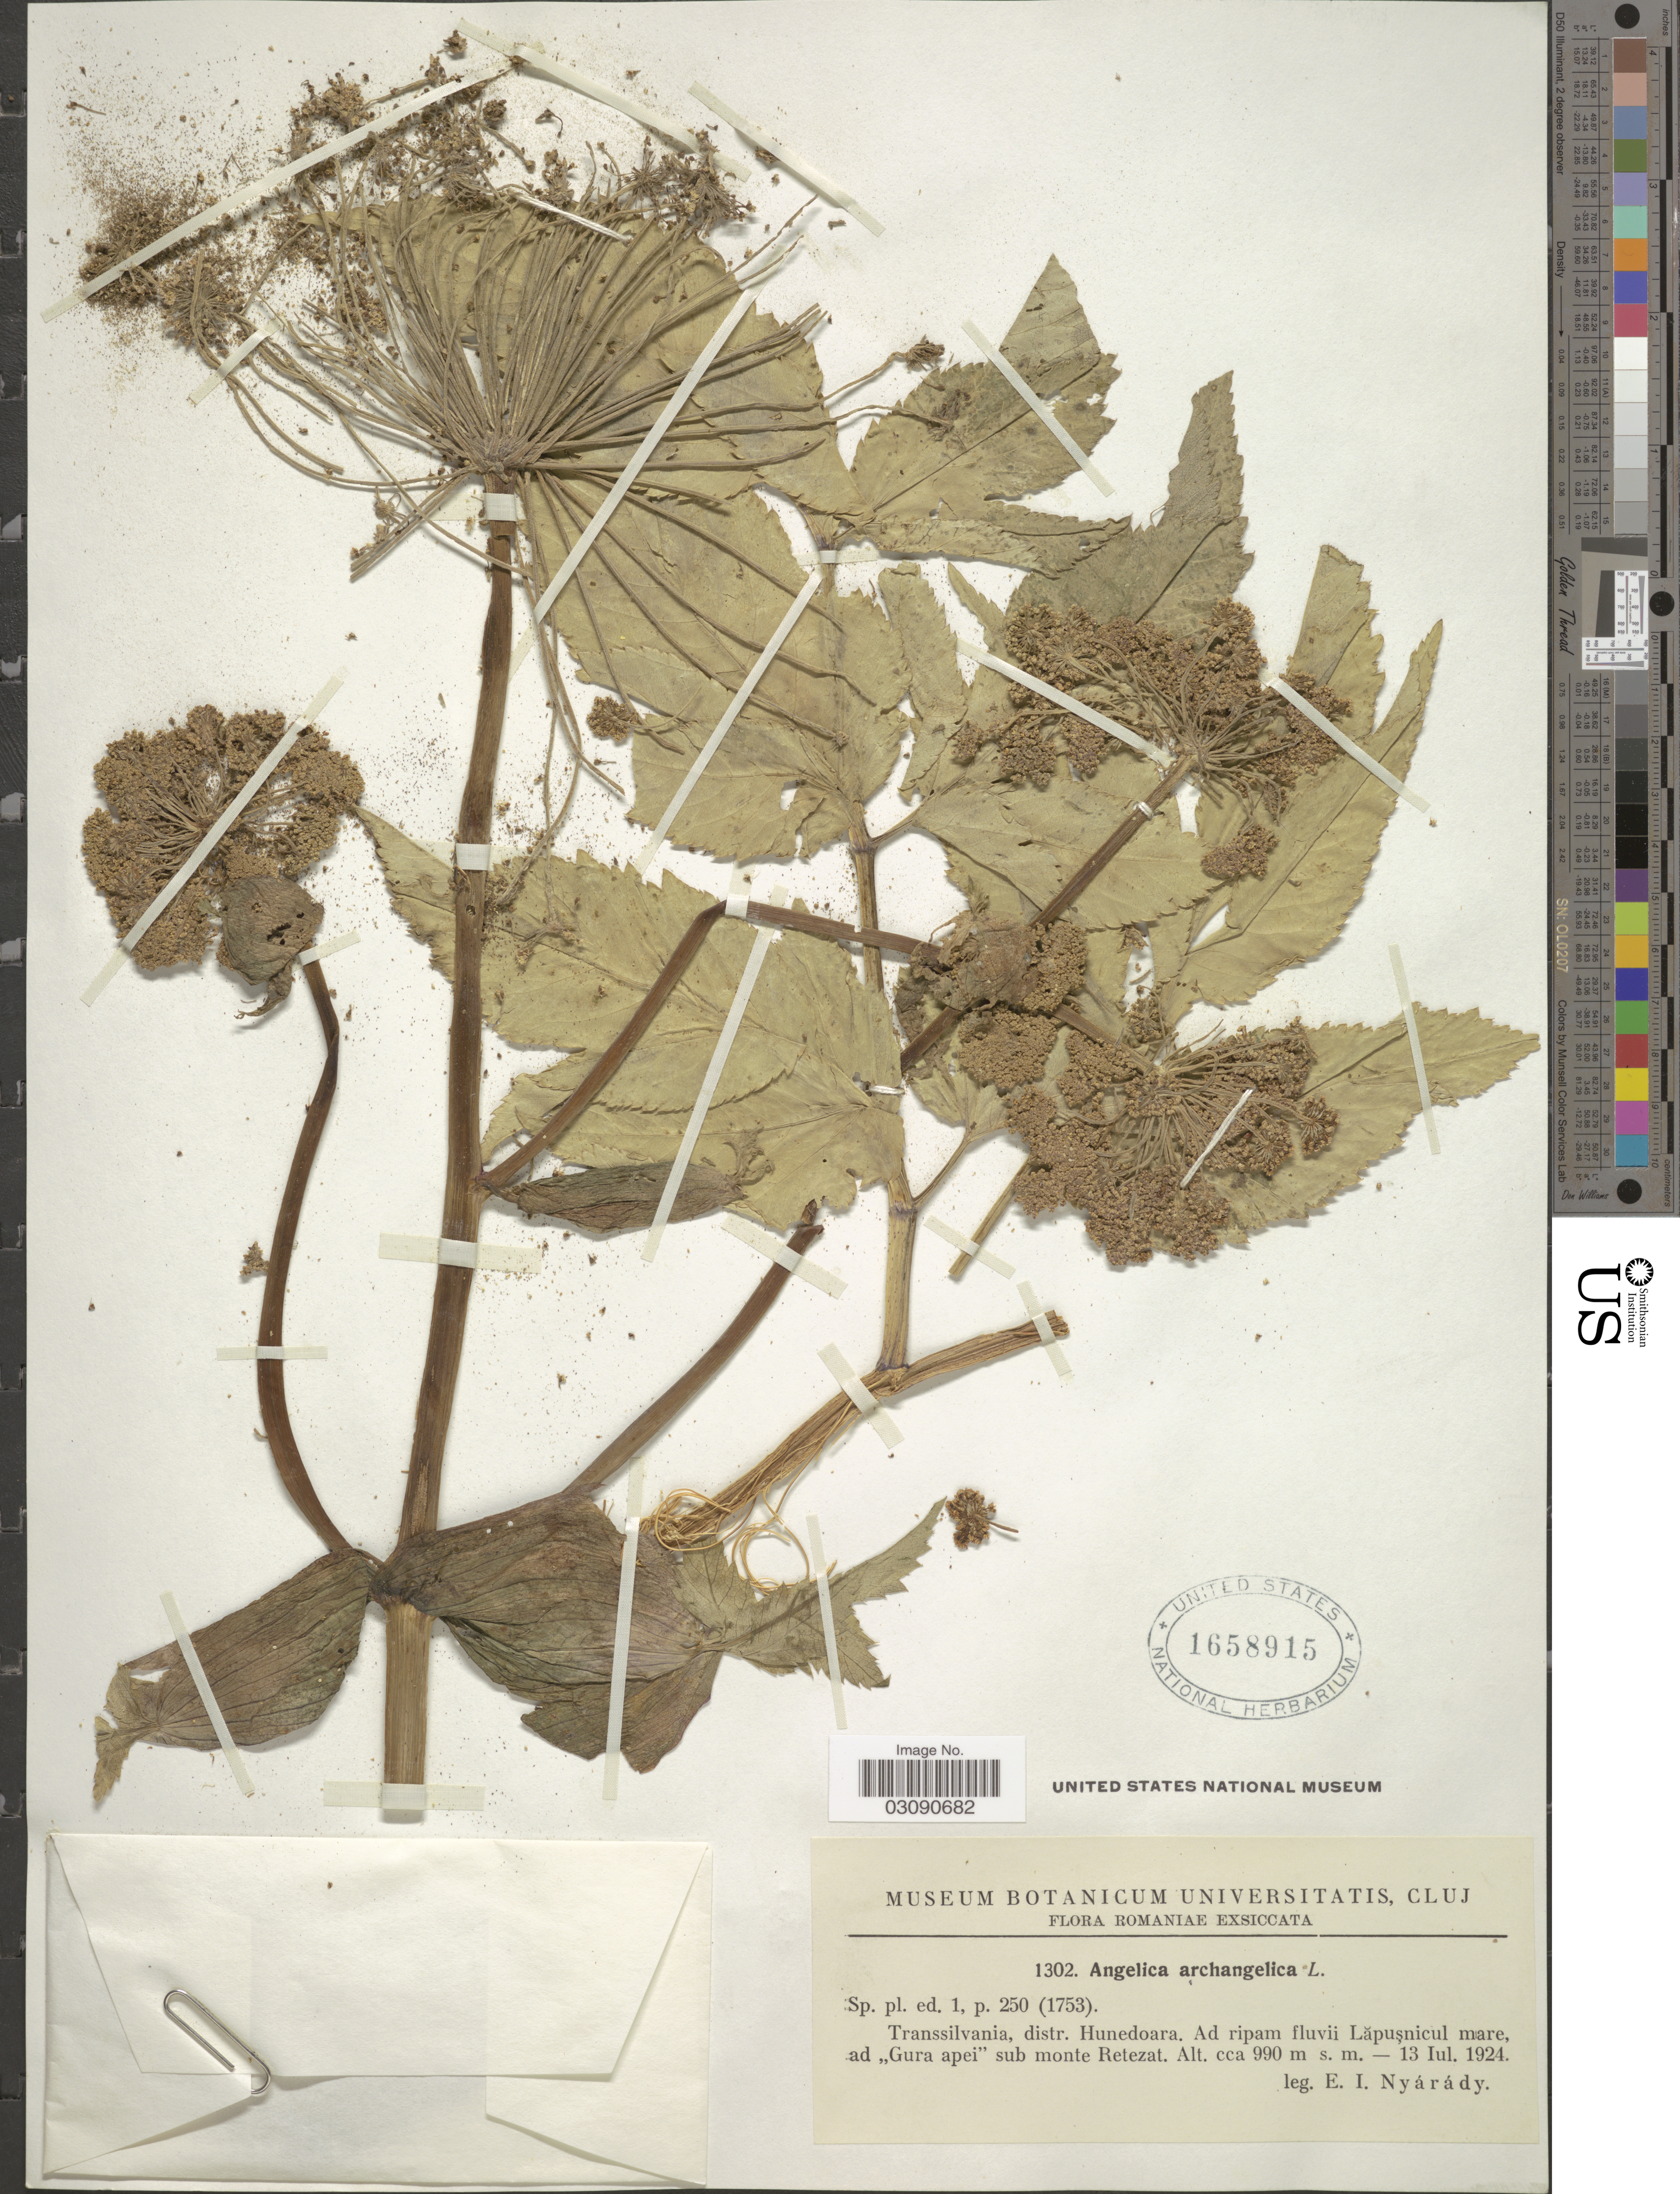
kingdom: Plantae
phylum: Tracheophyta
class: Magnoliopsida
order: Apiales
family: Apiaceae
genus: Angelica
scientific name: Angelica archangelica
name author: L.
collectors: E. Nyarady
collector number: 1302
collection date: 1924-07-13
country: Romania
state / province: Hunedoara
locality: Transsilvania, distr. Hunedoara, Ad ripam fluvii Lapusniul mare, ad "Gura apei" sub monte Retezat.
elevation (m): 990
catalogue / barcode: US 1658915